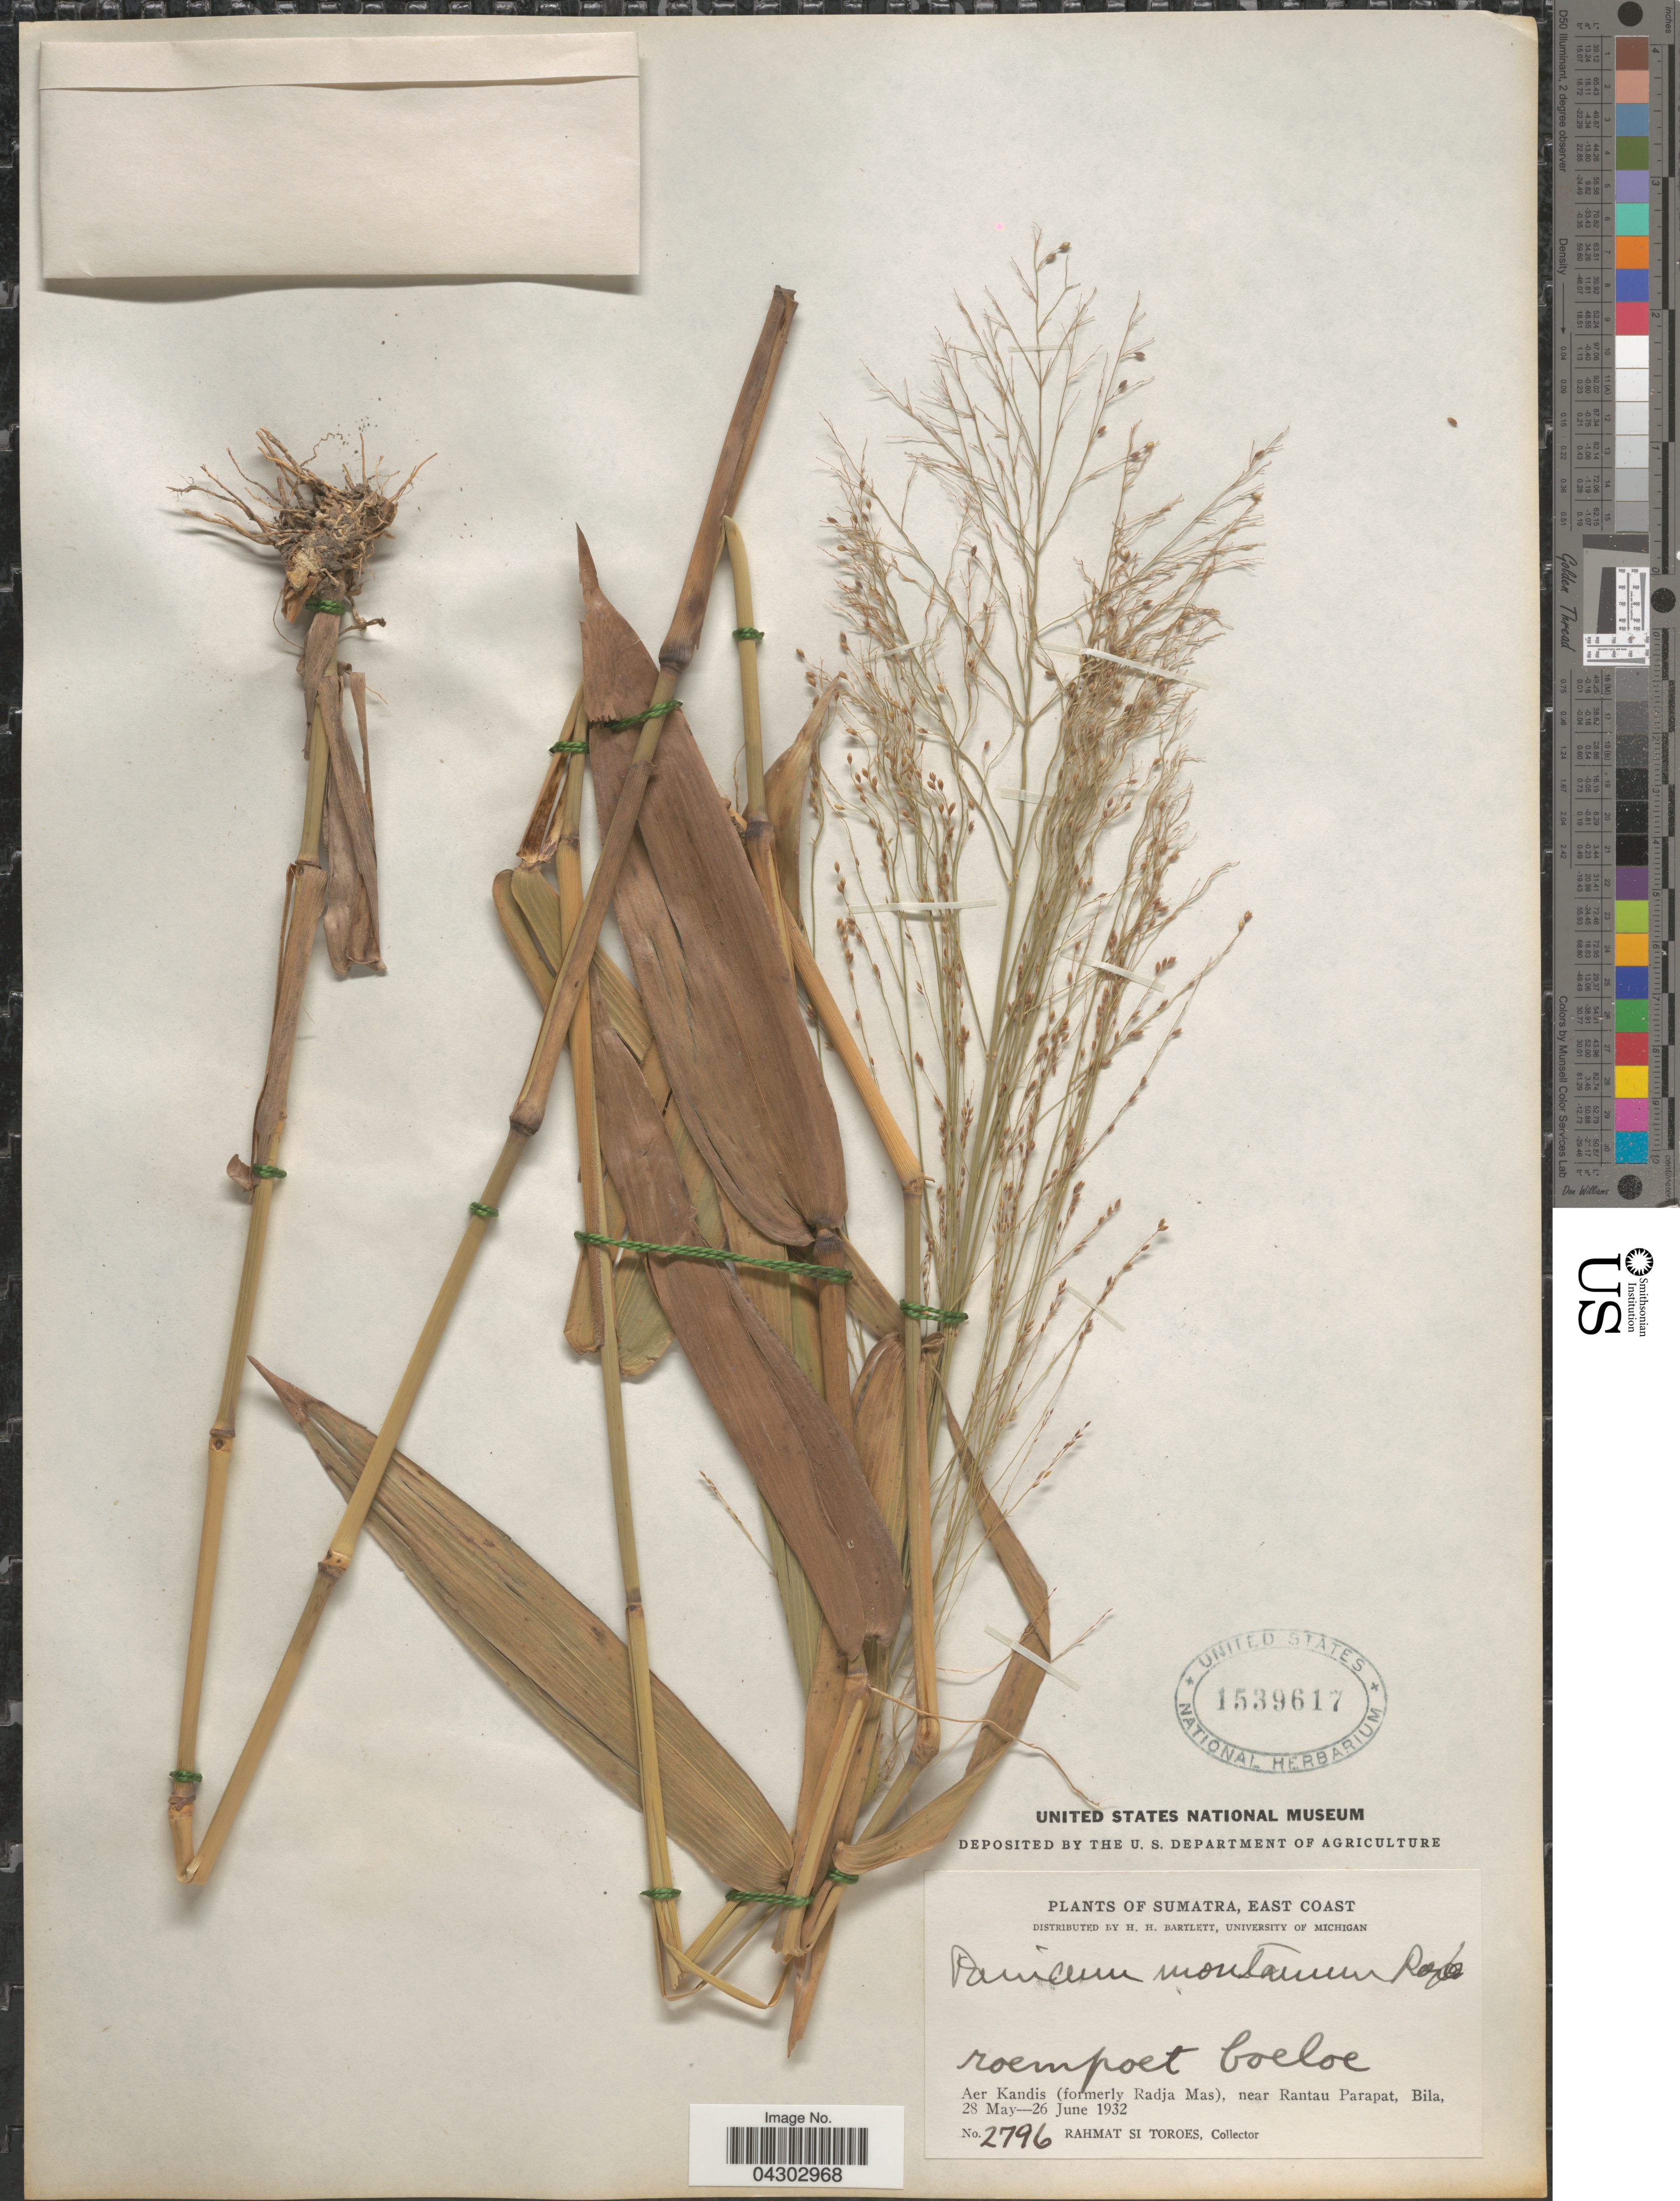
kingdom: Plantae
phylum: Tracheophyta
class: Liliopsida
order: Poales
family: Poaceae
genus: Panicum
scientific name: Panicum sp.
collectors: Rahmat Si Boeea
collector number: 2796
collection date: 1932-05-28/1932-06-26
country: Indonesia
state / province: Sumatra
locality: East Coast. Aer Kandis (formerly Radja Mas), near Rantau Parapat, Bila.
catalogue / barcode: US 1539617